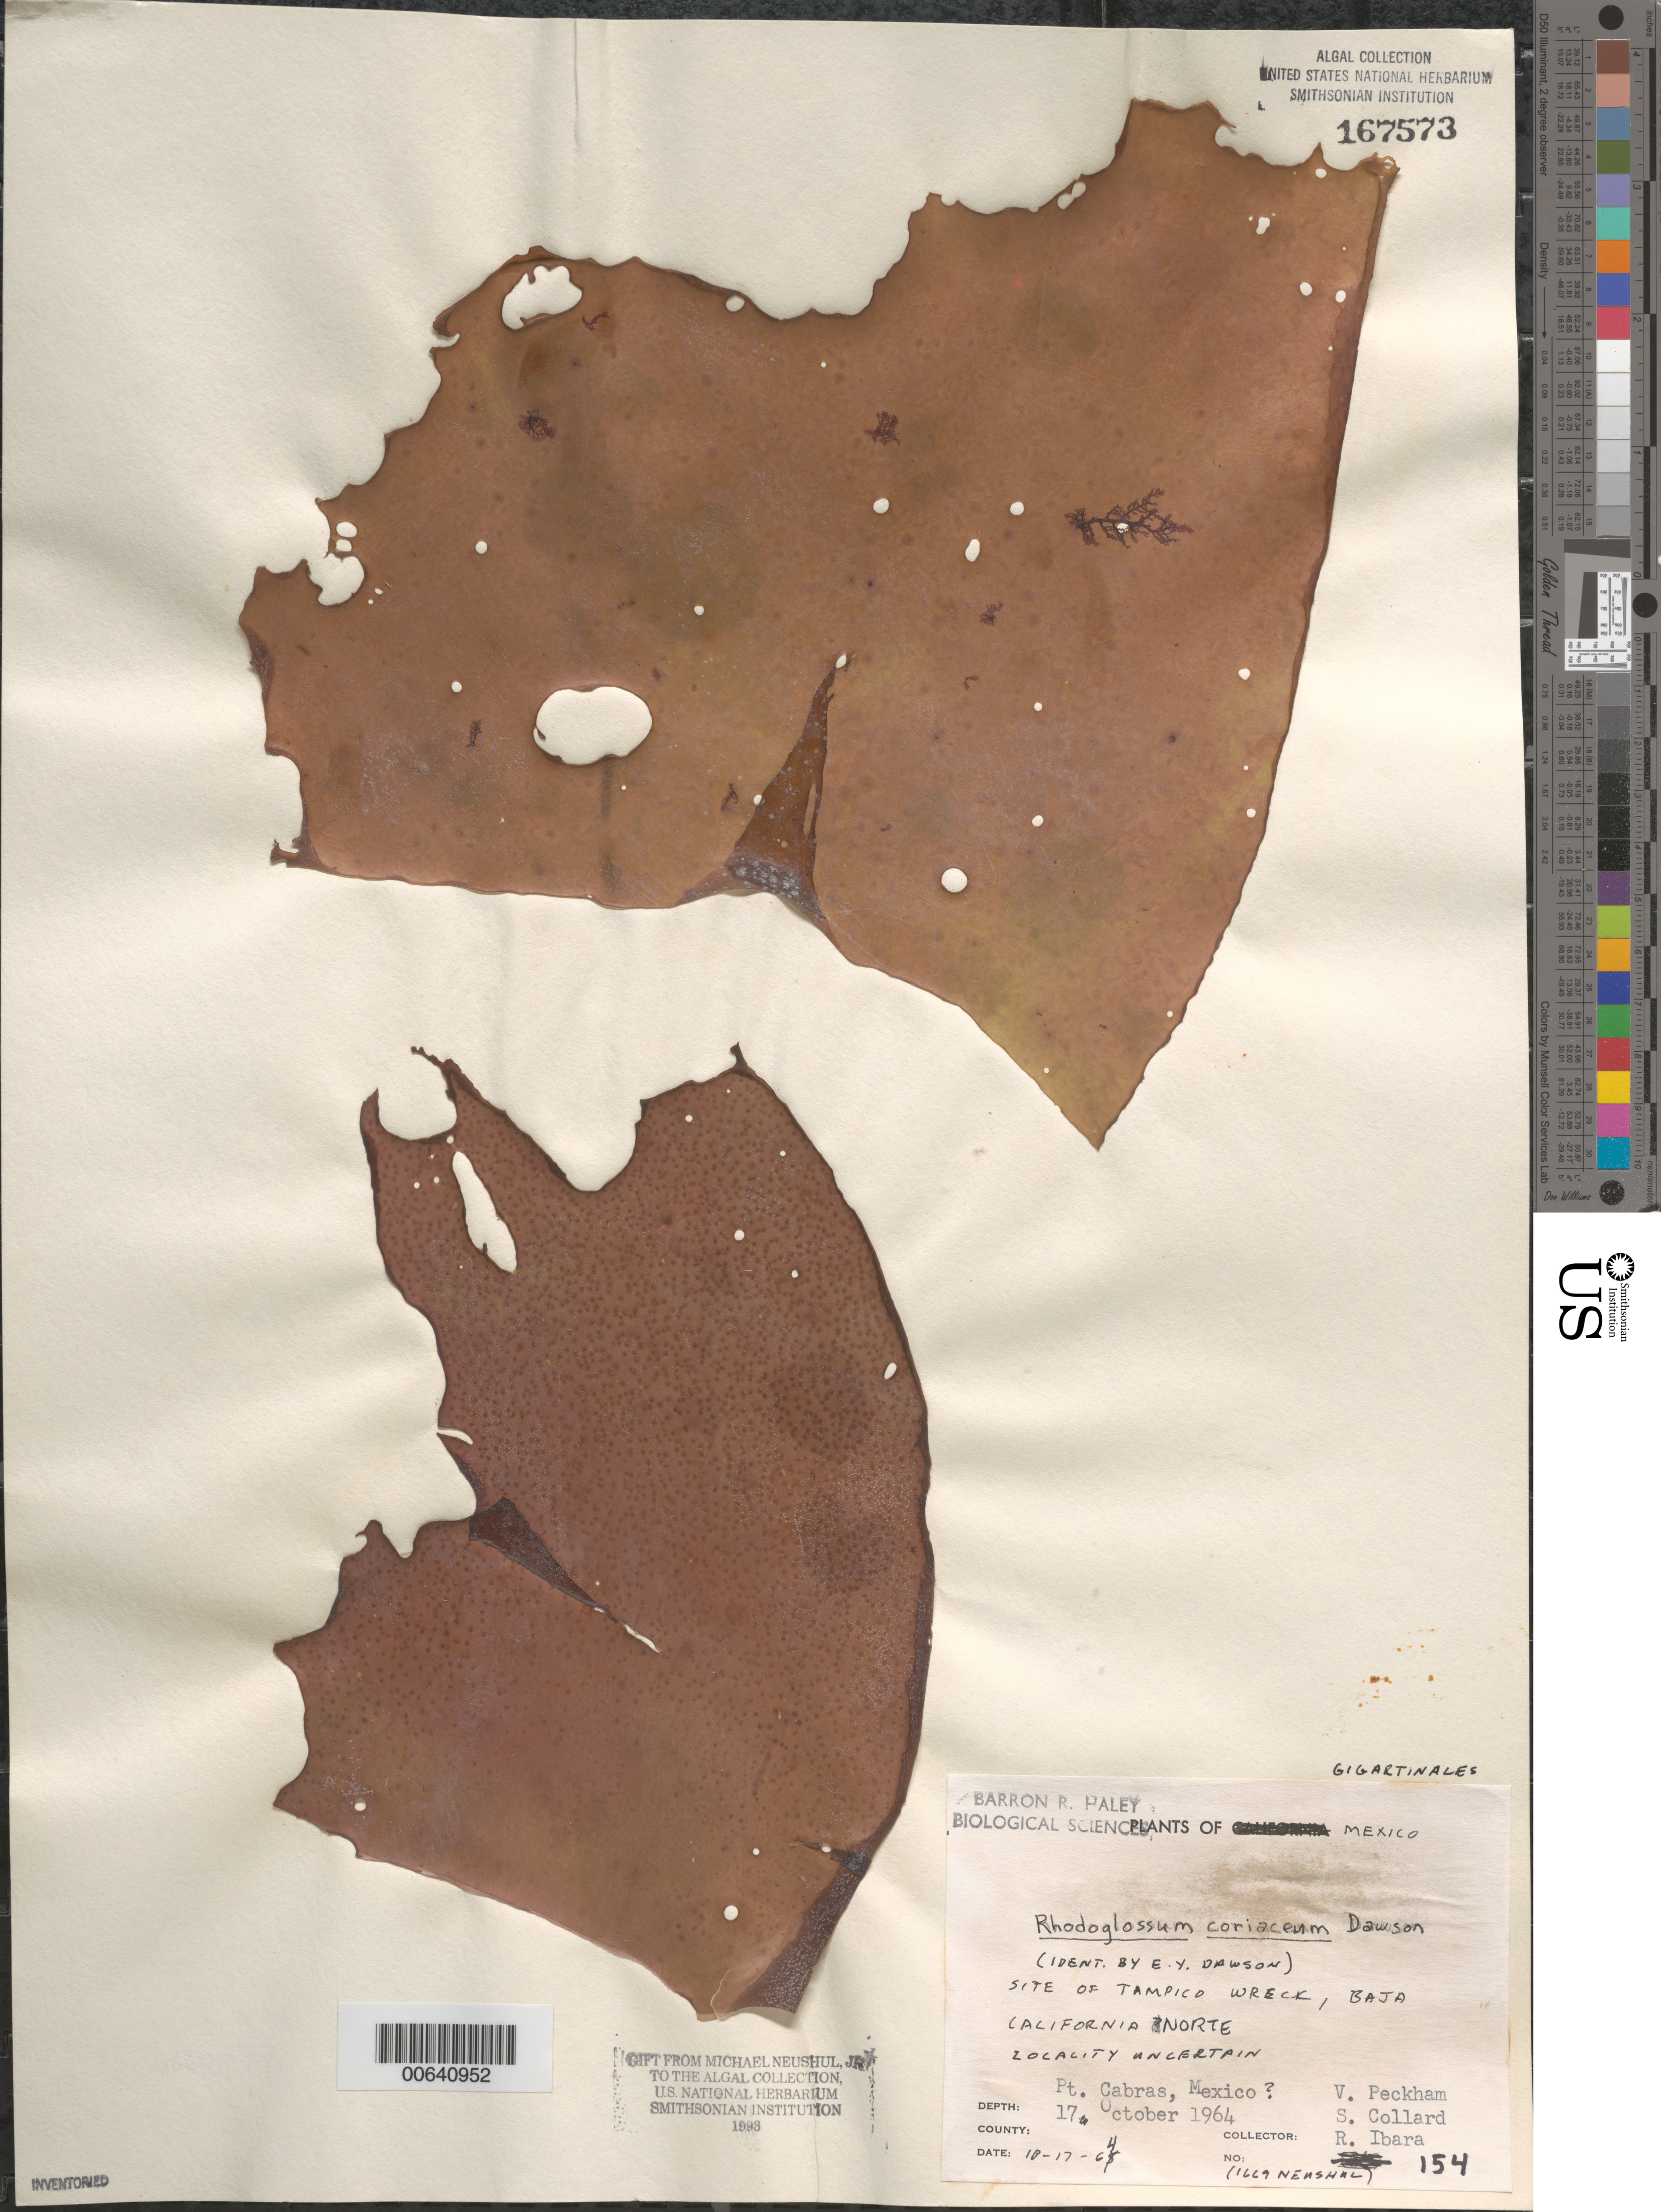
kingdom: Plantae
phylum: Rhodophyta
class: Florideophyceae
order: Gigartinales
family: Gigartinaceae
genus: Mazzaella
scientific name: Mazzaella coriacea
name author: (E.Y. Dawson) Hughey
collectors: V. Peckham, S. Collard & R. Ibara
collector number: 154 & Neushul 1669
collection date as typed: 17 Oct 1964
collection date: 1964-10-17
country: Mexico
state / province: Baja California Norte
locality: Tampico Wreck Bay, Punta Cabras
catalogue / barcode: US 167573